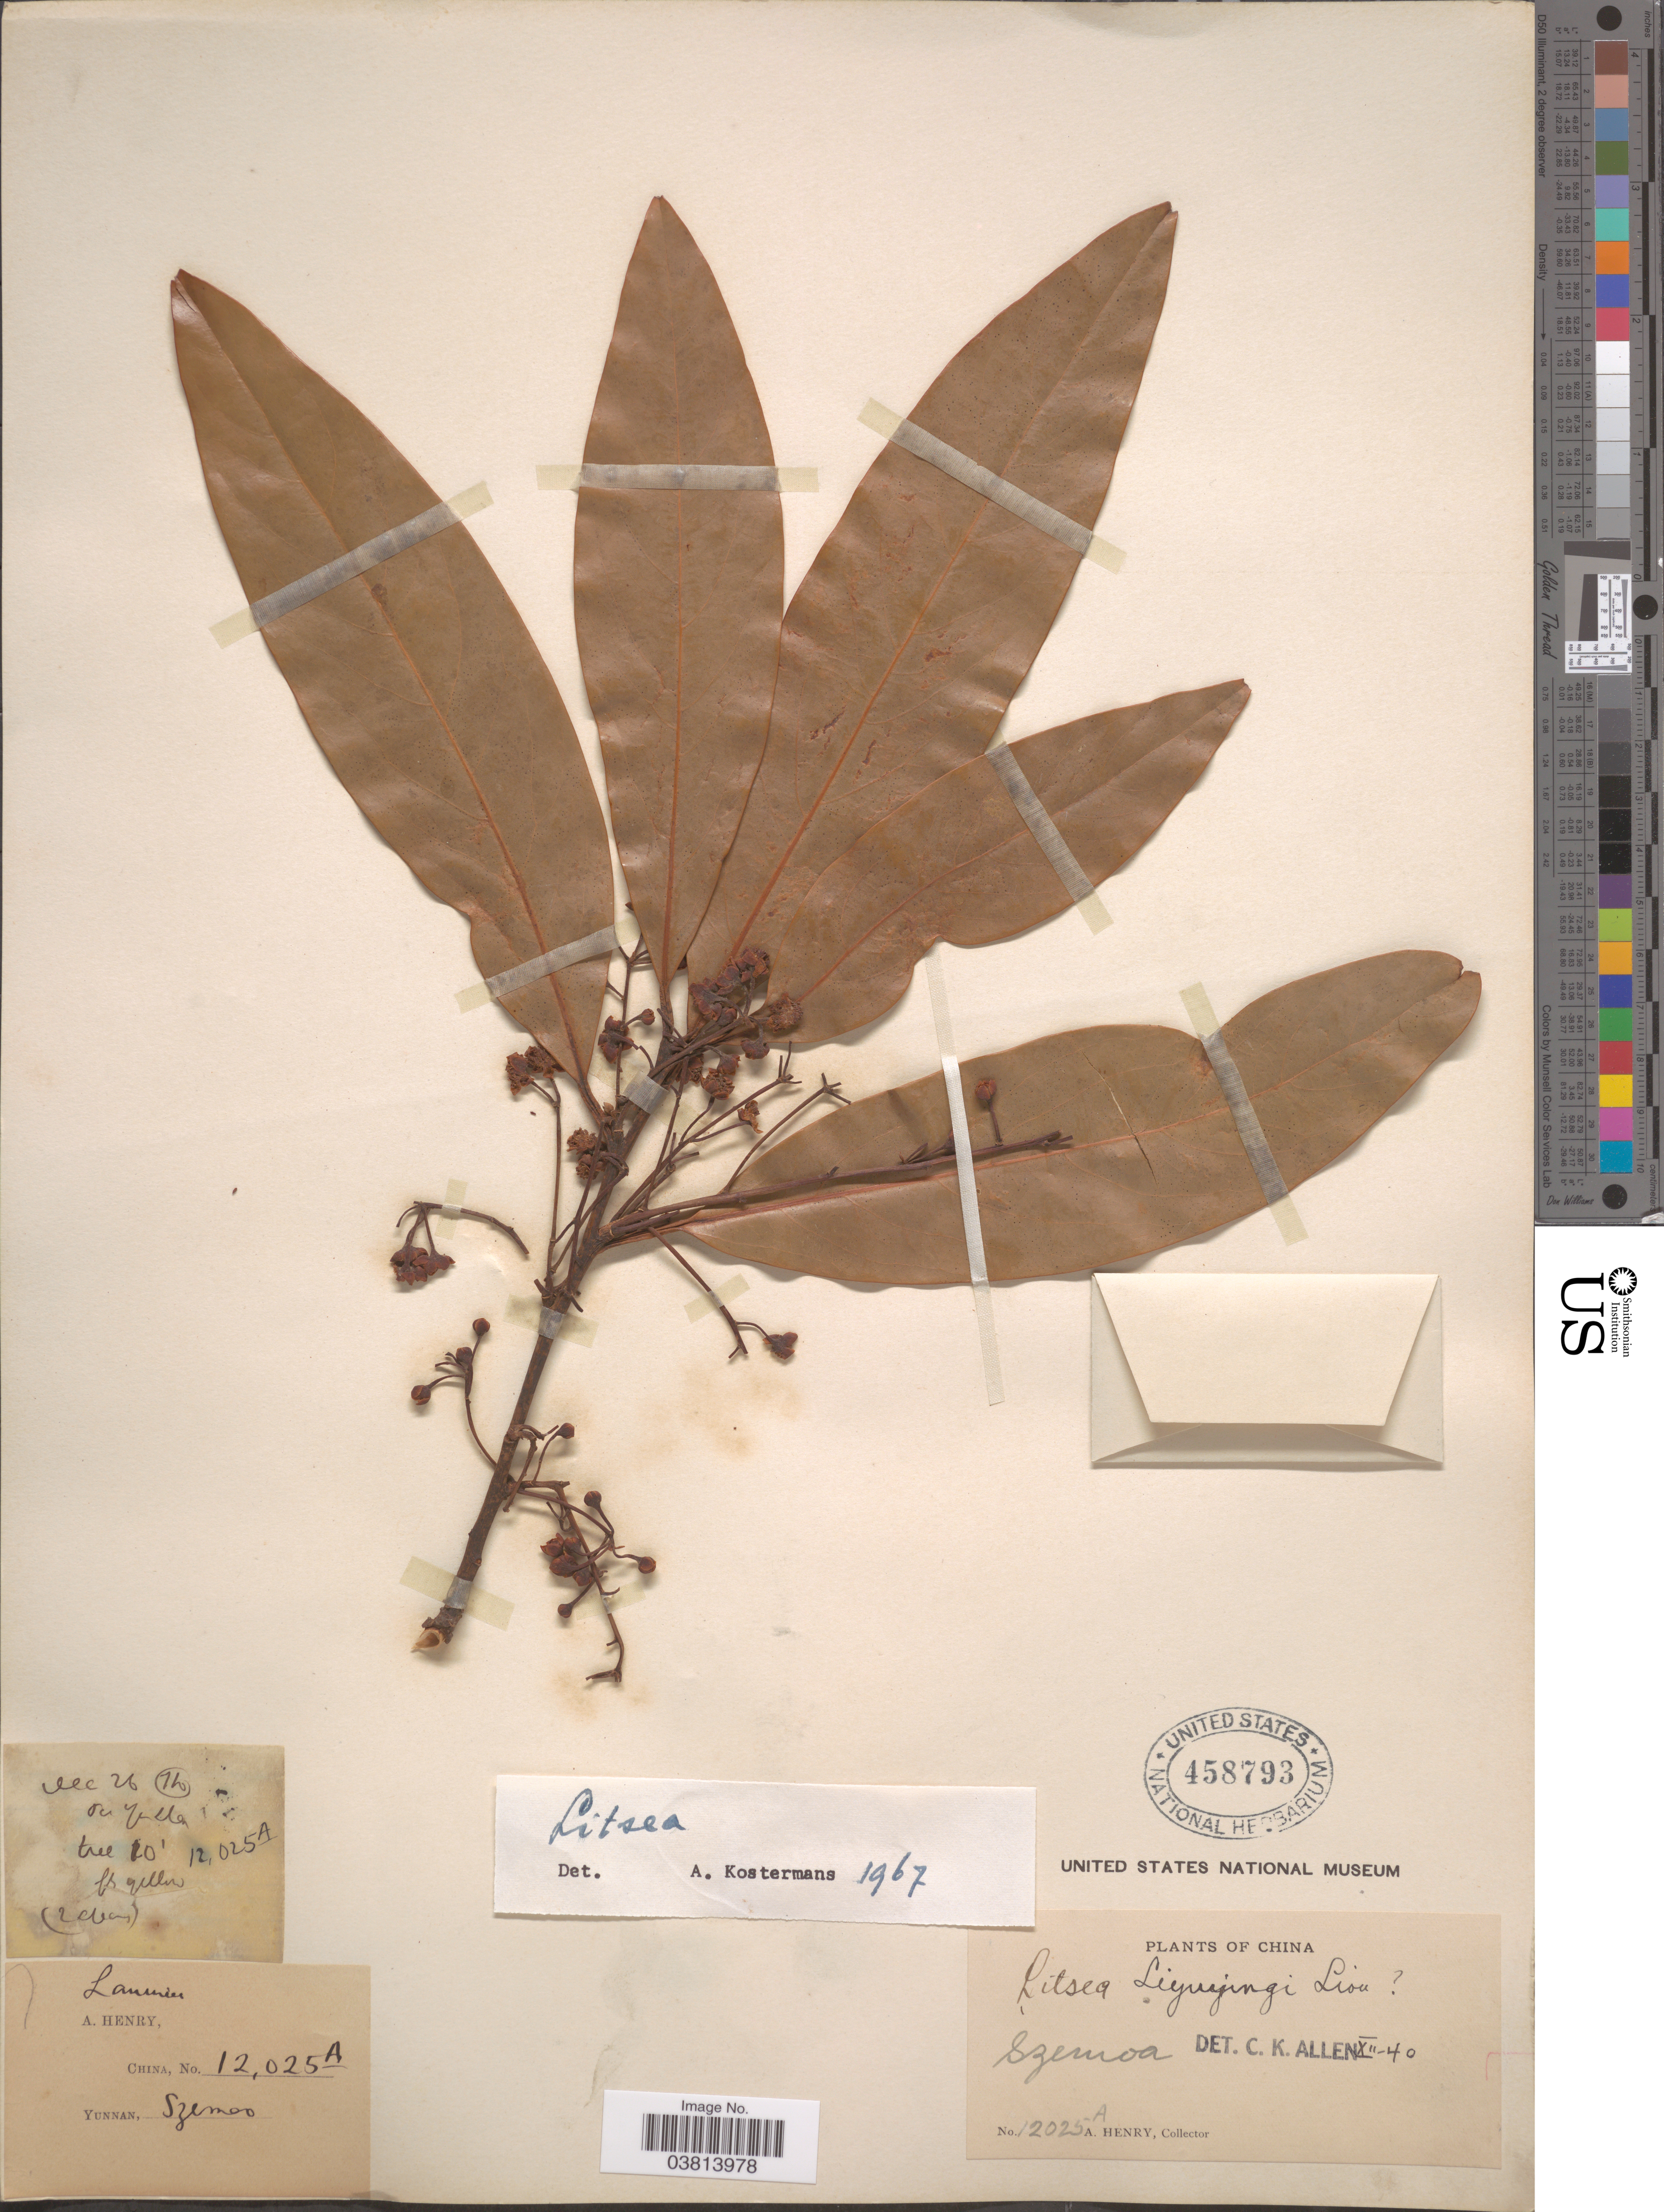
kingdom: Plantae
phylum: Tracheophyta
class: Magnoliopsida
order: Laurales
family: Lauraceae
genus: Litsea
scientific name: Litsea sp.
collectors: A. Henry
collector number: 12025 A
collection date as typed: Transcribed d/m/y: /12/26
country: China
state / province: Yunnan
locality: Szemoa.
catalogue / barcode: US 458793